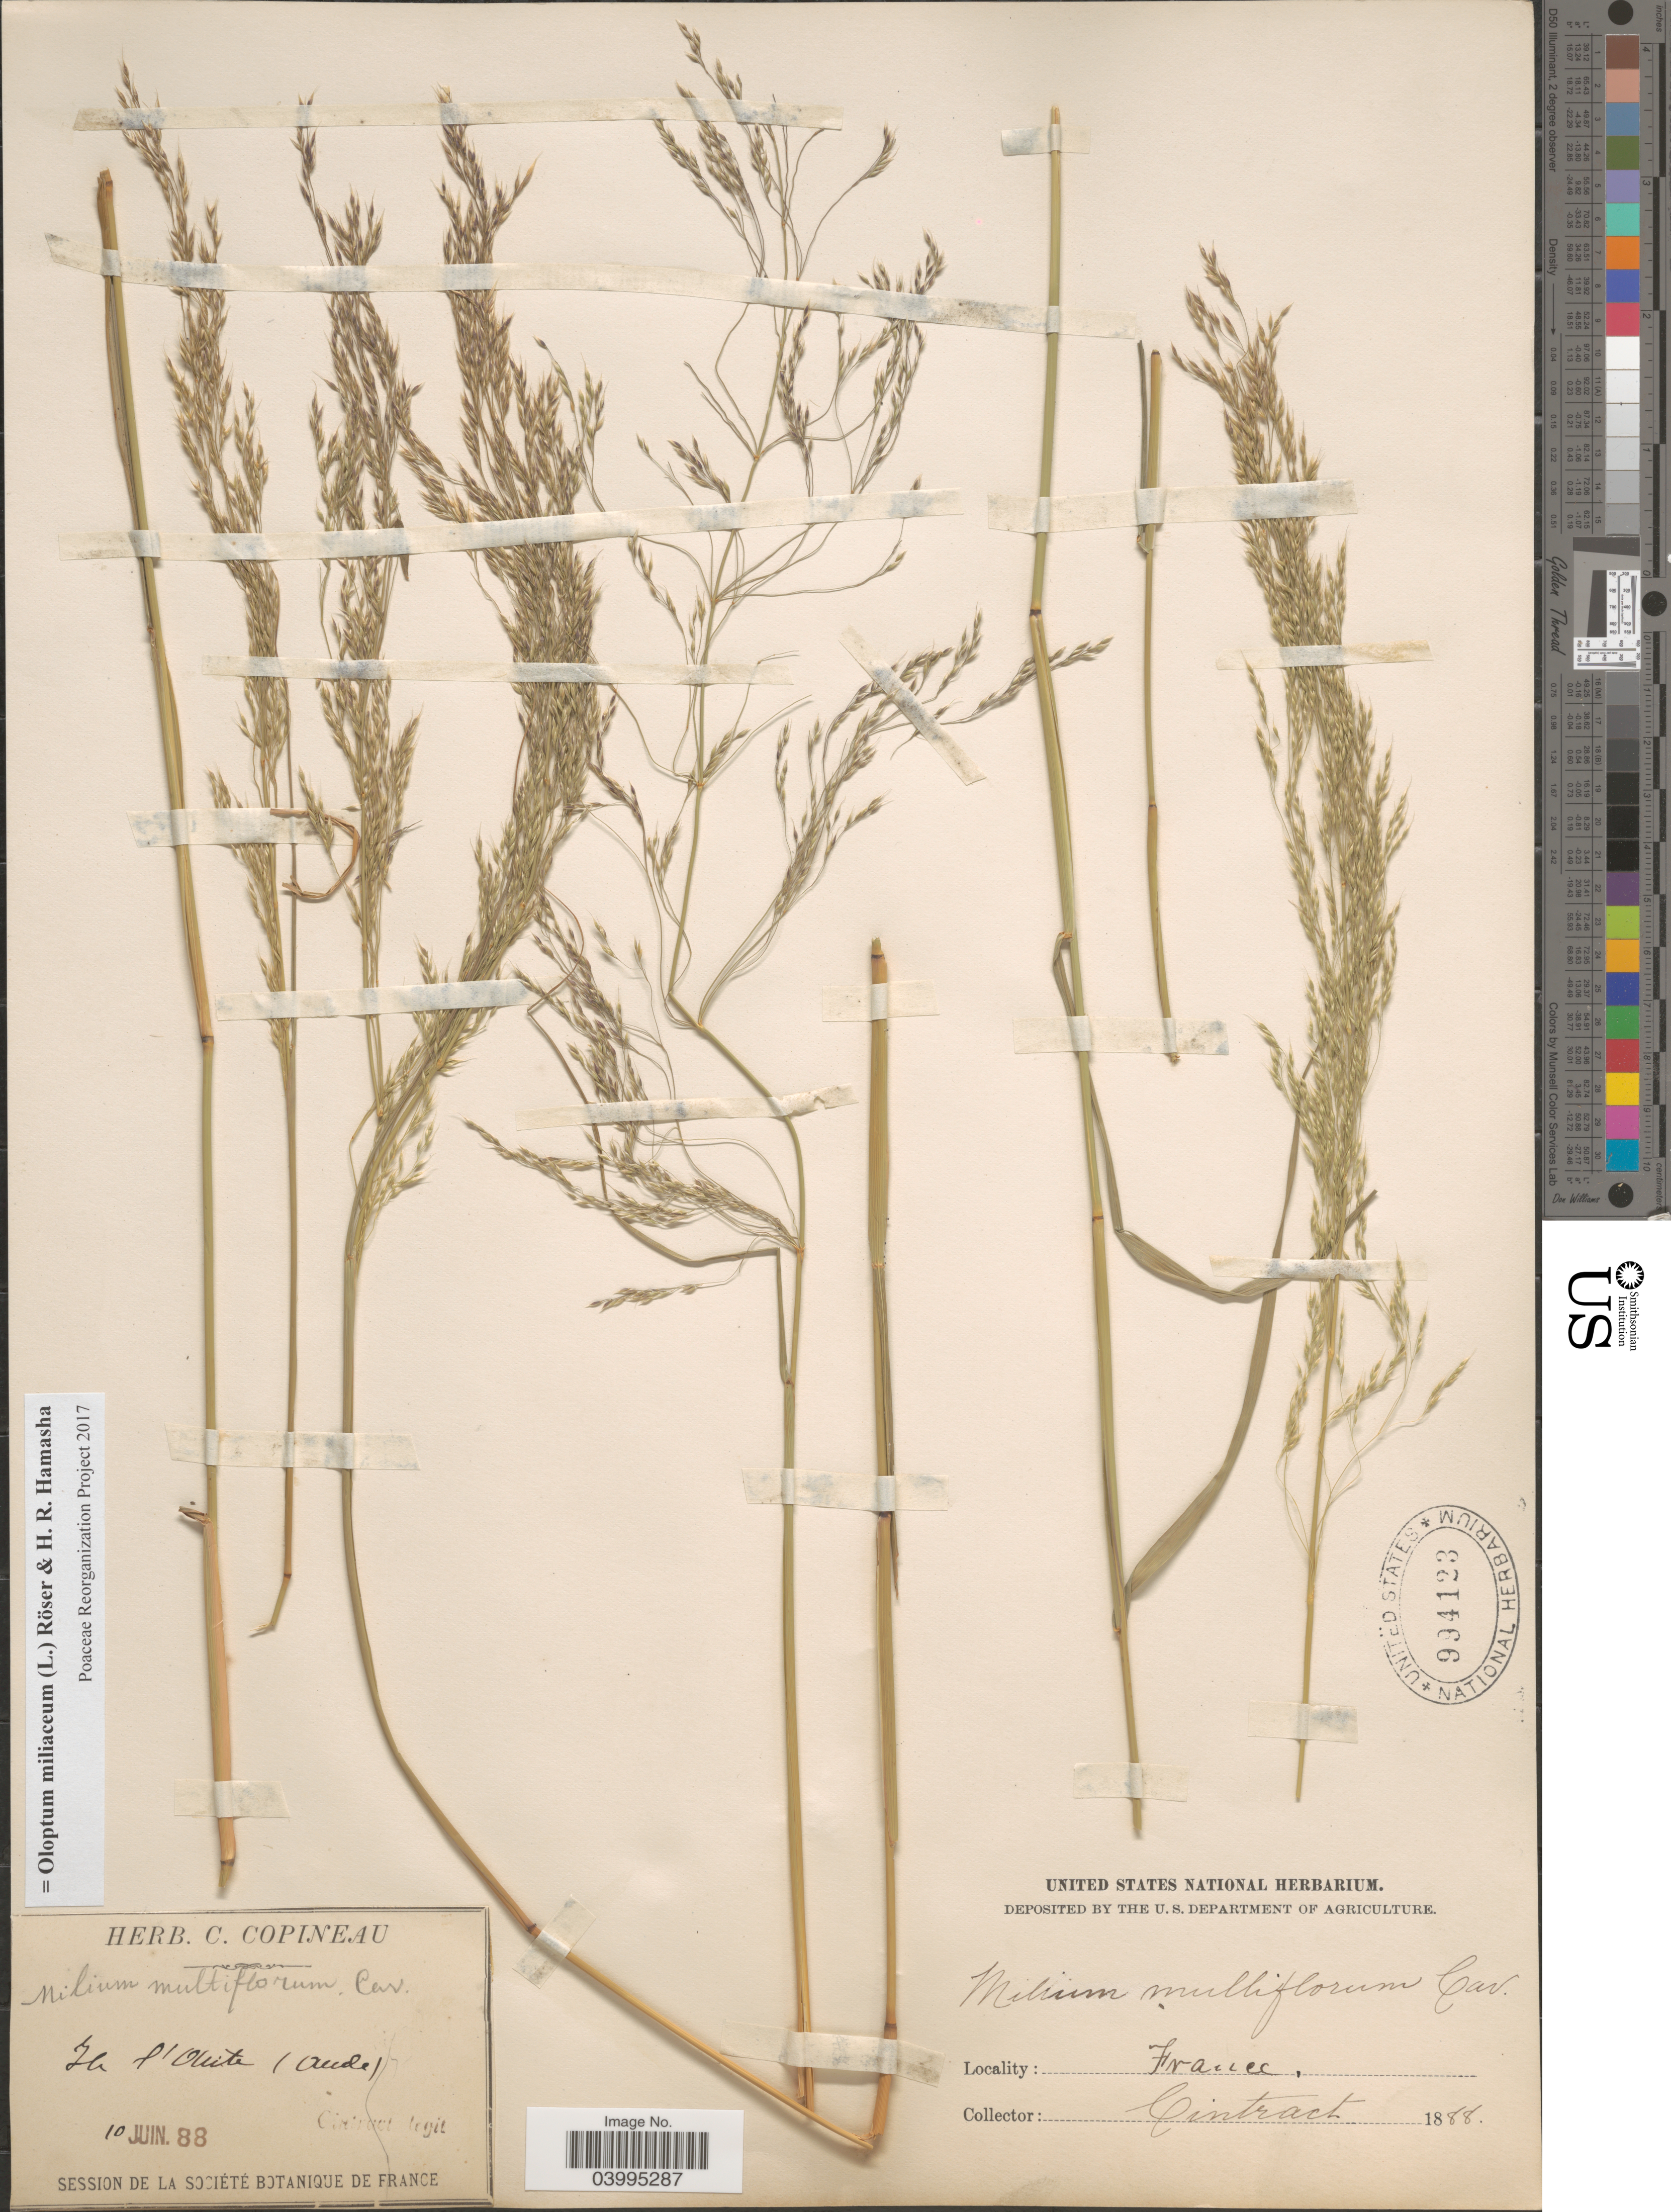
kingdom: Plantae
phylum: Tracheophyta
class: Liliopsida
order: Poales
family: Poaceae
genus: Oloptum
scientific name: Oloptum miliaceum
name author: Röser & H. R. Hamasha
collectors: Cintract, --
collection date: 1888-06-10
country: France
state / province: Occitanie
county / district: Aude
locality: La l'Aute (Aude).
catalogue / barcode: US 994123